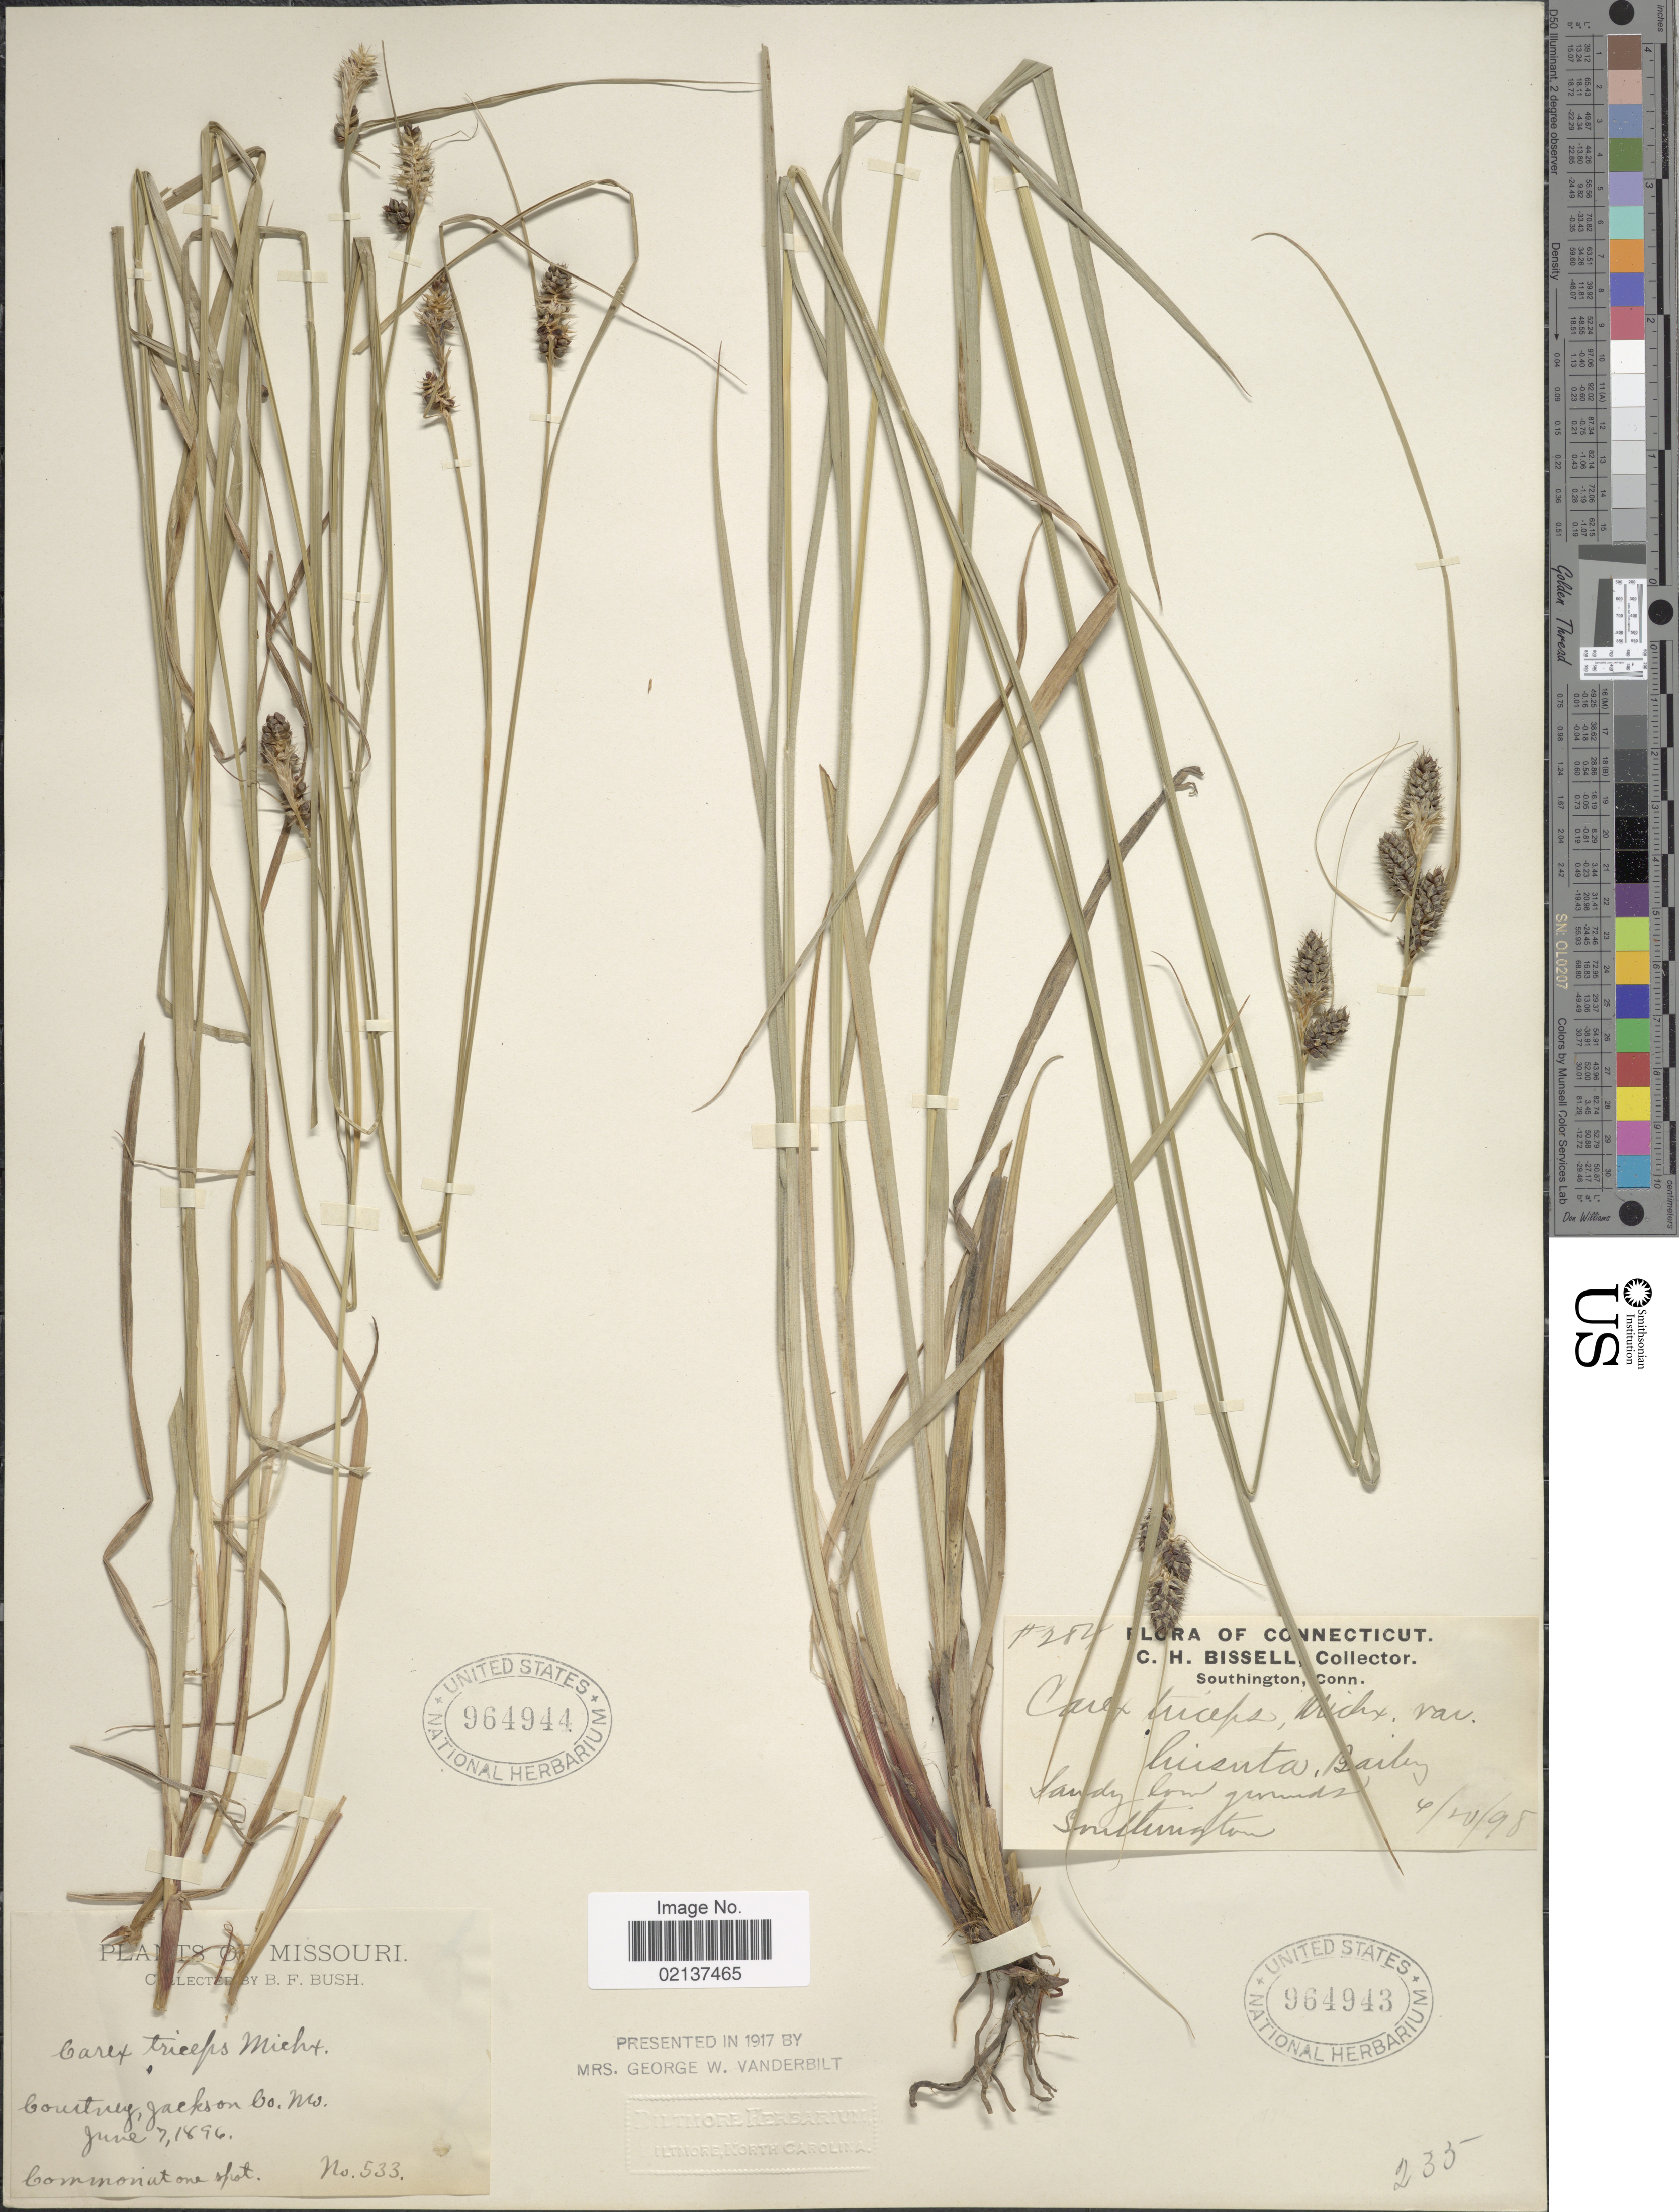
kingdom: Plantae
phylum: Tracheophyta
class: Liliopsida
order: Poales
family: Cyperaceae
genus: Carex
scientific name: Carex hirsutella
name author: Mack.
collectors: C. Bissell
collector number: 284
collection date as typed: Transcribed d/m/y: 20/6/98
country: United States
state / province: Connecticut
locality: Southington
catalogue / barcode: US 964943-2